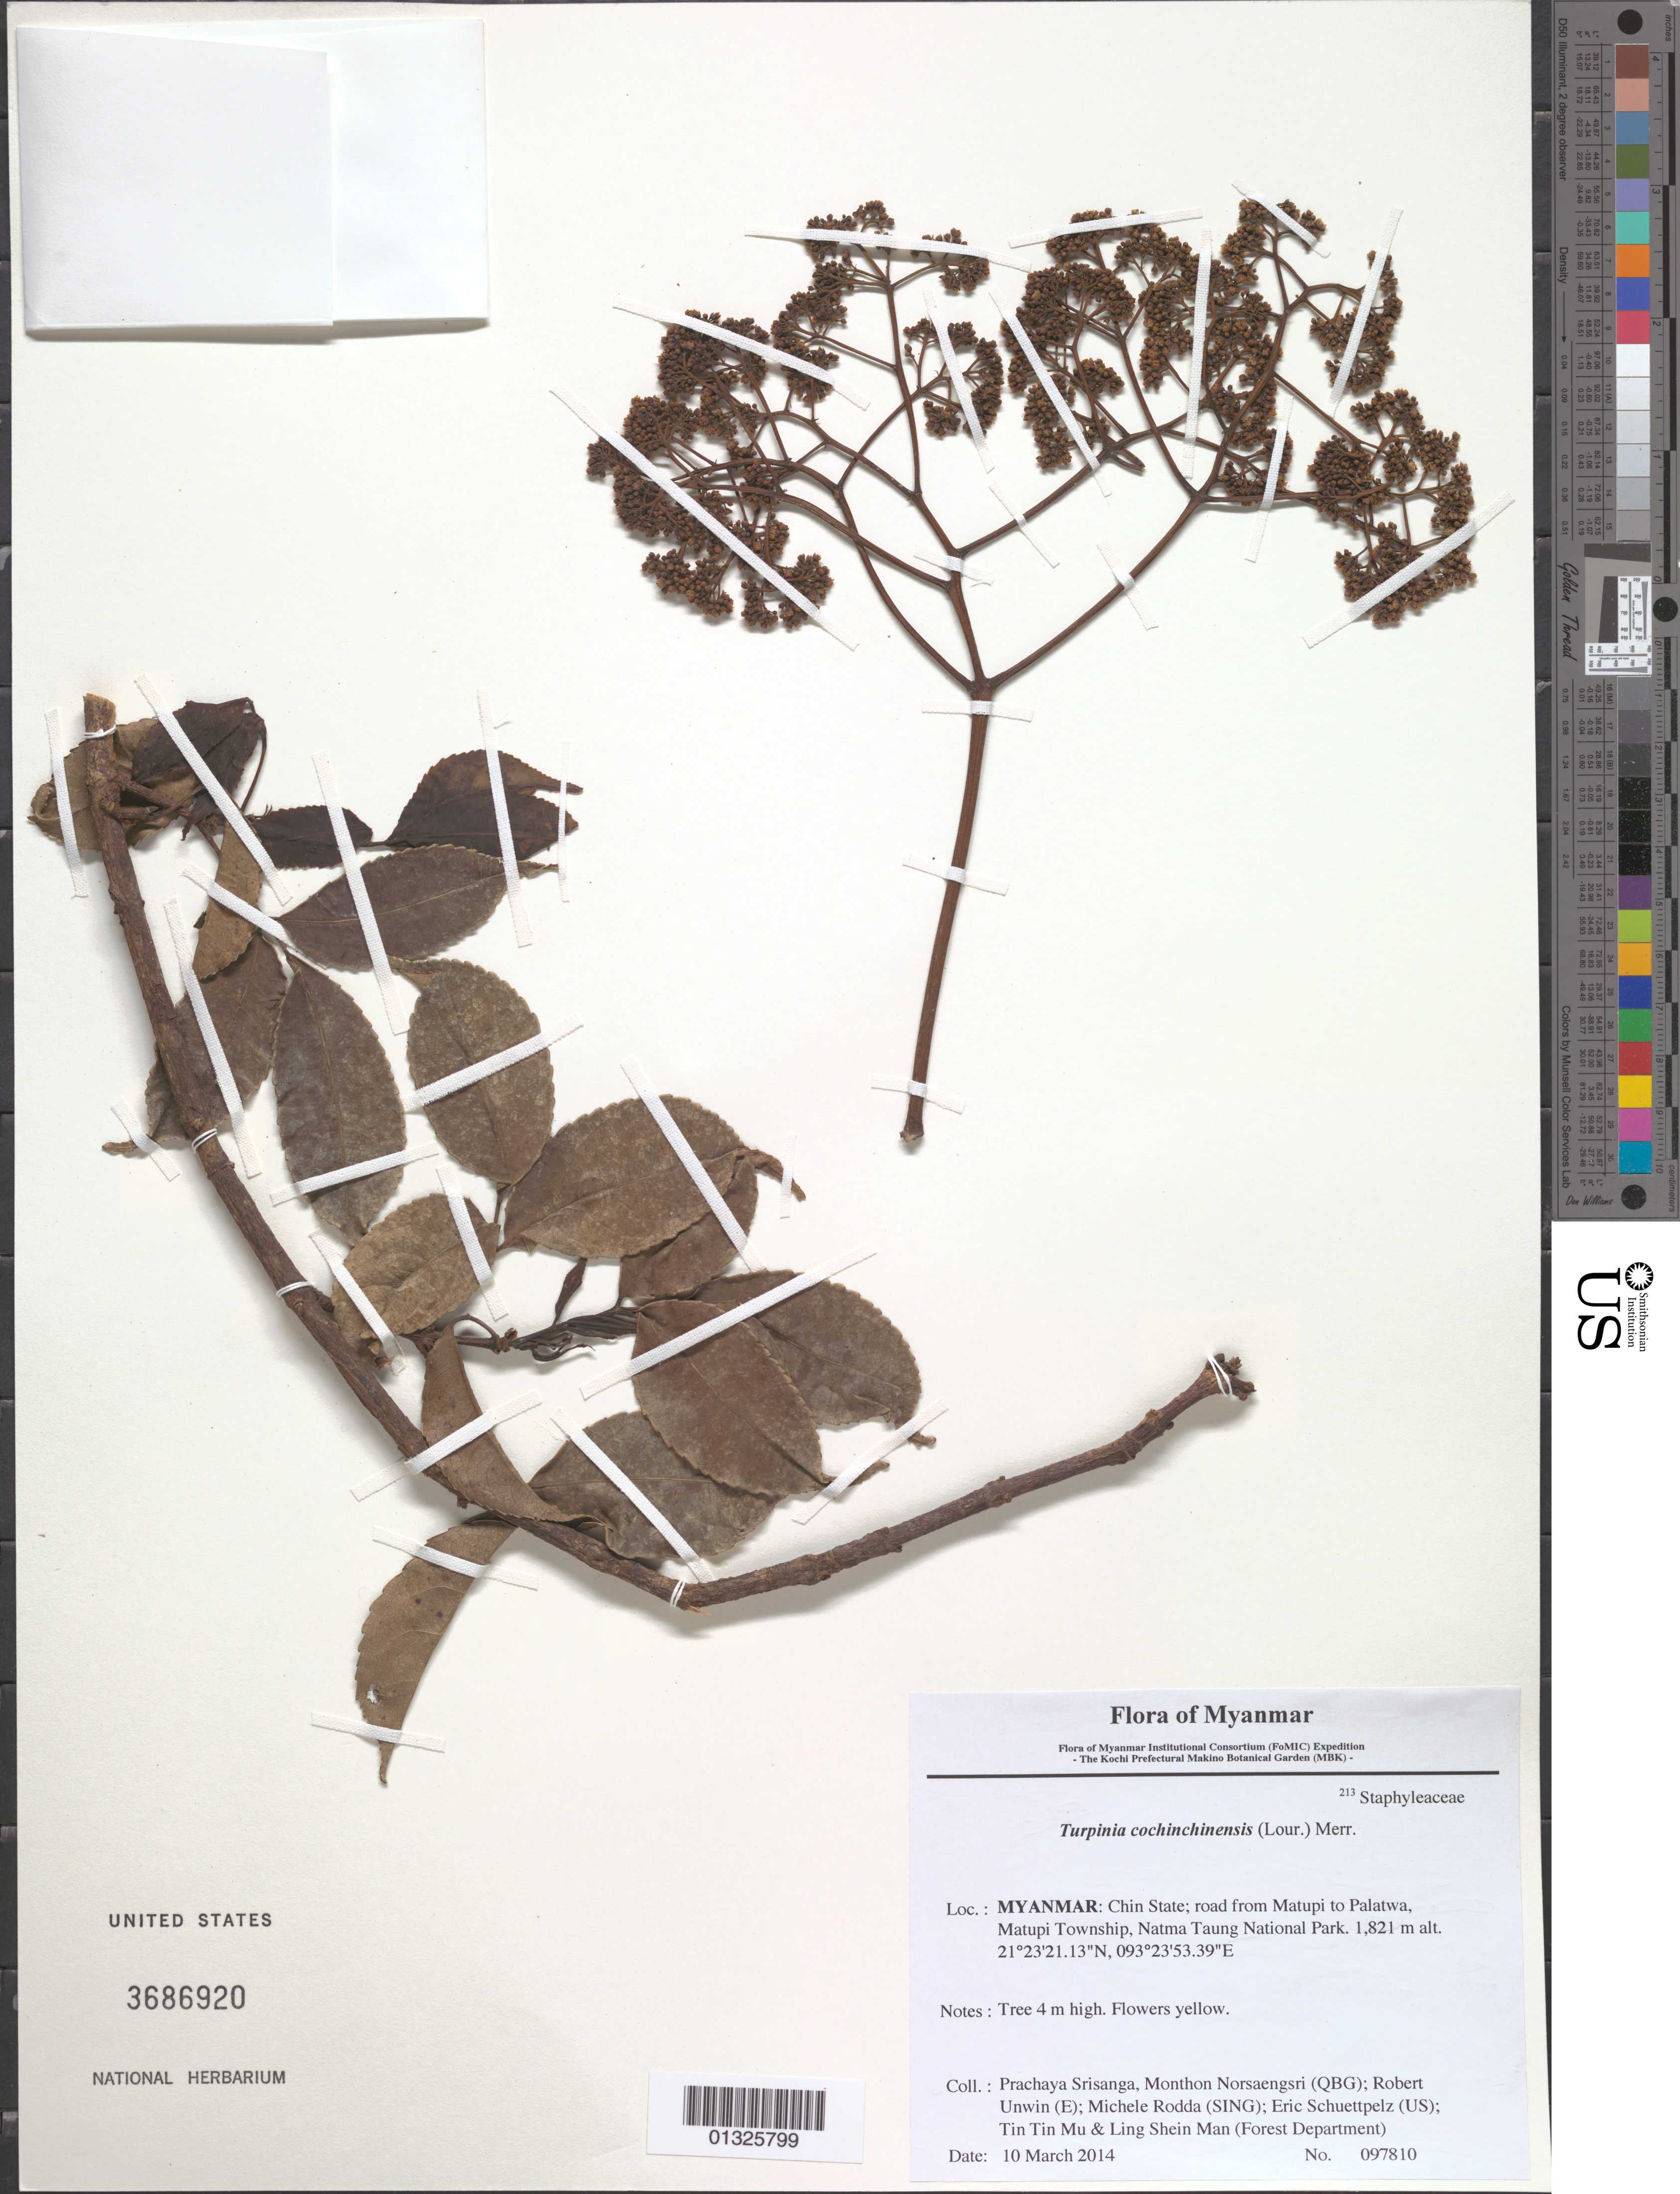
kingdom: Plantae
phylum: Tracheophyta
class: Magnoliopsida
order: Crossosomatales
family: Staphyleaceae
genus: Turpinia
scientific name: Turpinia cochinchinense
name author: (Lour.) Merr.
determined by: Fujikawa, Kazumi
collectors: P. Srisanga, M. Norsaengsri, R. Unwin, M. Rodda, E. Schuettpelz, Tin Tin Mu & Ling Shein Man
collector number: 97810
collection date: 2014-03-10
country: Myanmar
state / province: Chin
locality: Road from Matupi to Palatwa, Matupi Township, Natma Taung National Park.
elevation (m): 1821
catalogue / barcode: US 3686920